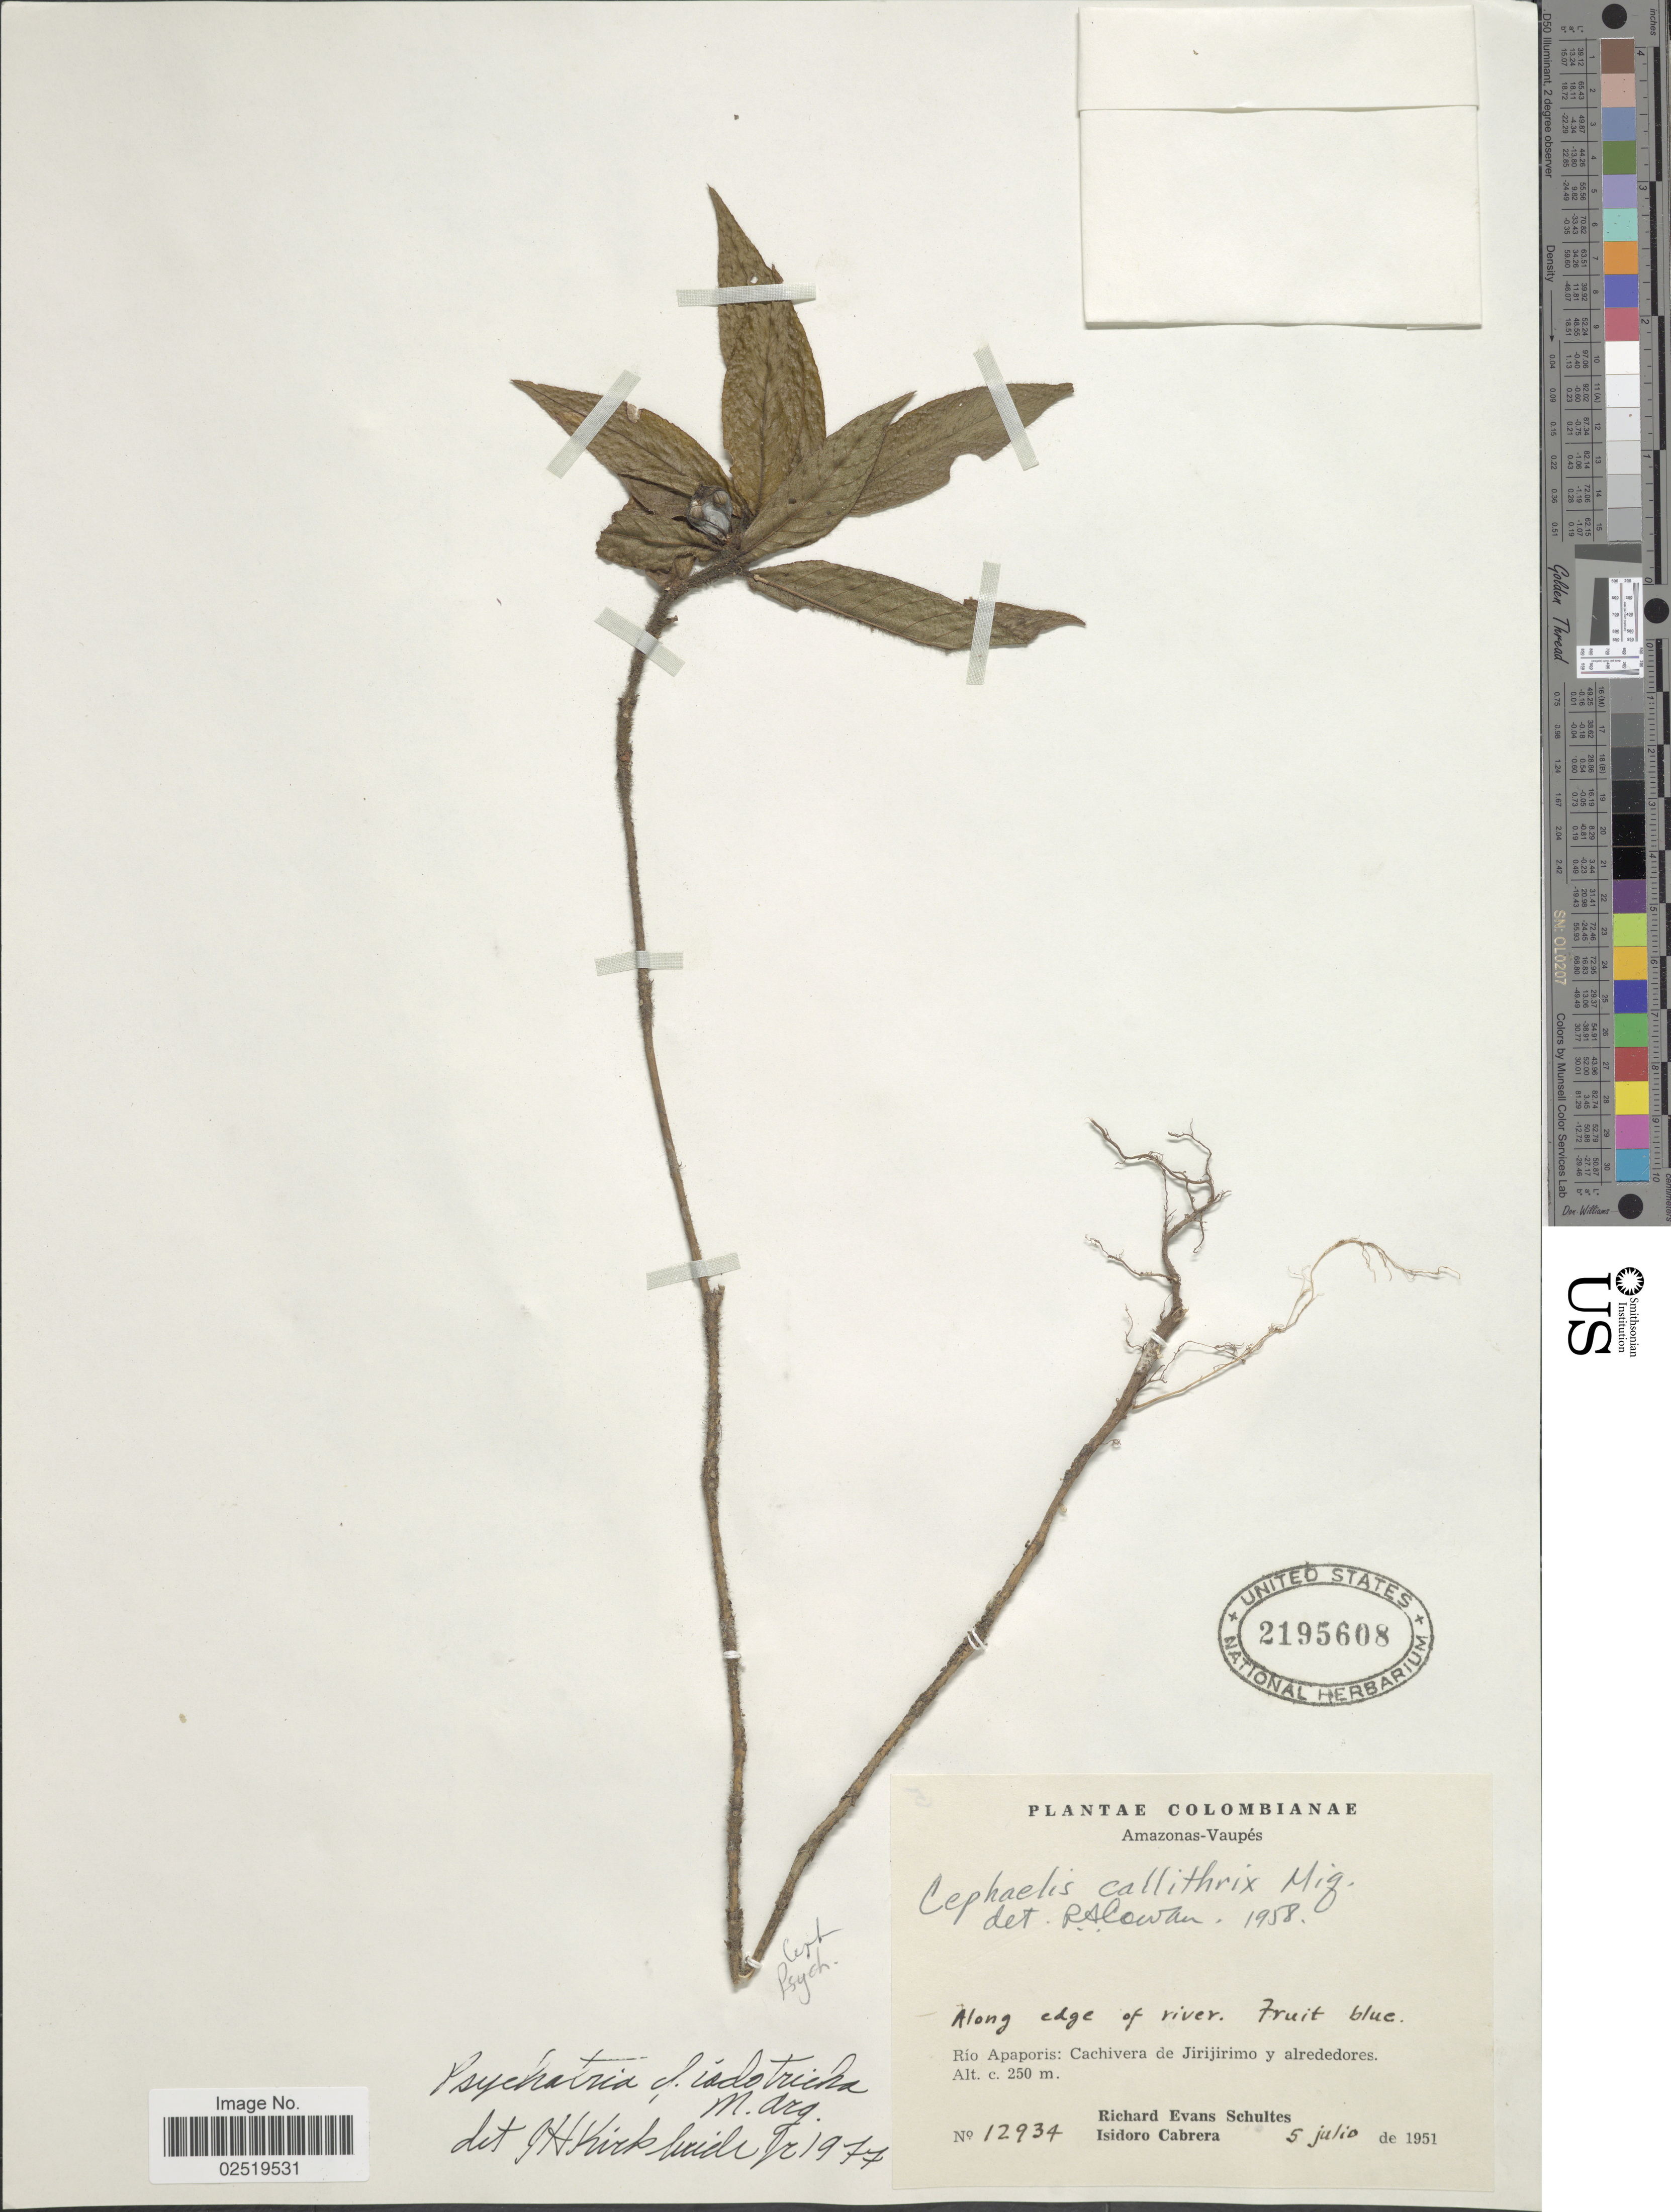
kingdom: Plantae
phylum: Tracheophyta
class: Magnoliopsida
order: Gentianales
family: Rubiaceae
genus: Psychotria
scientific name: Psychotria iodotricha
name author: Müll. Arg.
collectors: R. E. Schultes & I. Cabrera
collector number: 12934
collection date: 1951-07-05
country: Colombia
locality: Amazonas-Vaupes, Along edge of river, Rio Apaporis: Cachivera de Jirijirimo y alrededores.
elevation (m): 250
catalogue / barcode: US 2195608